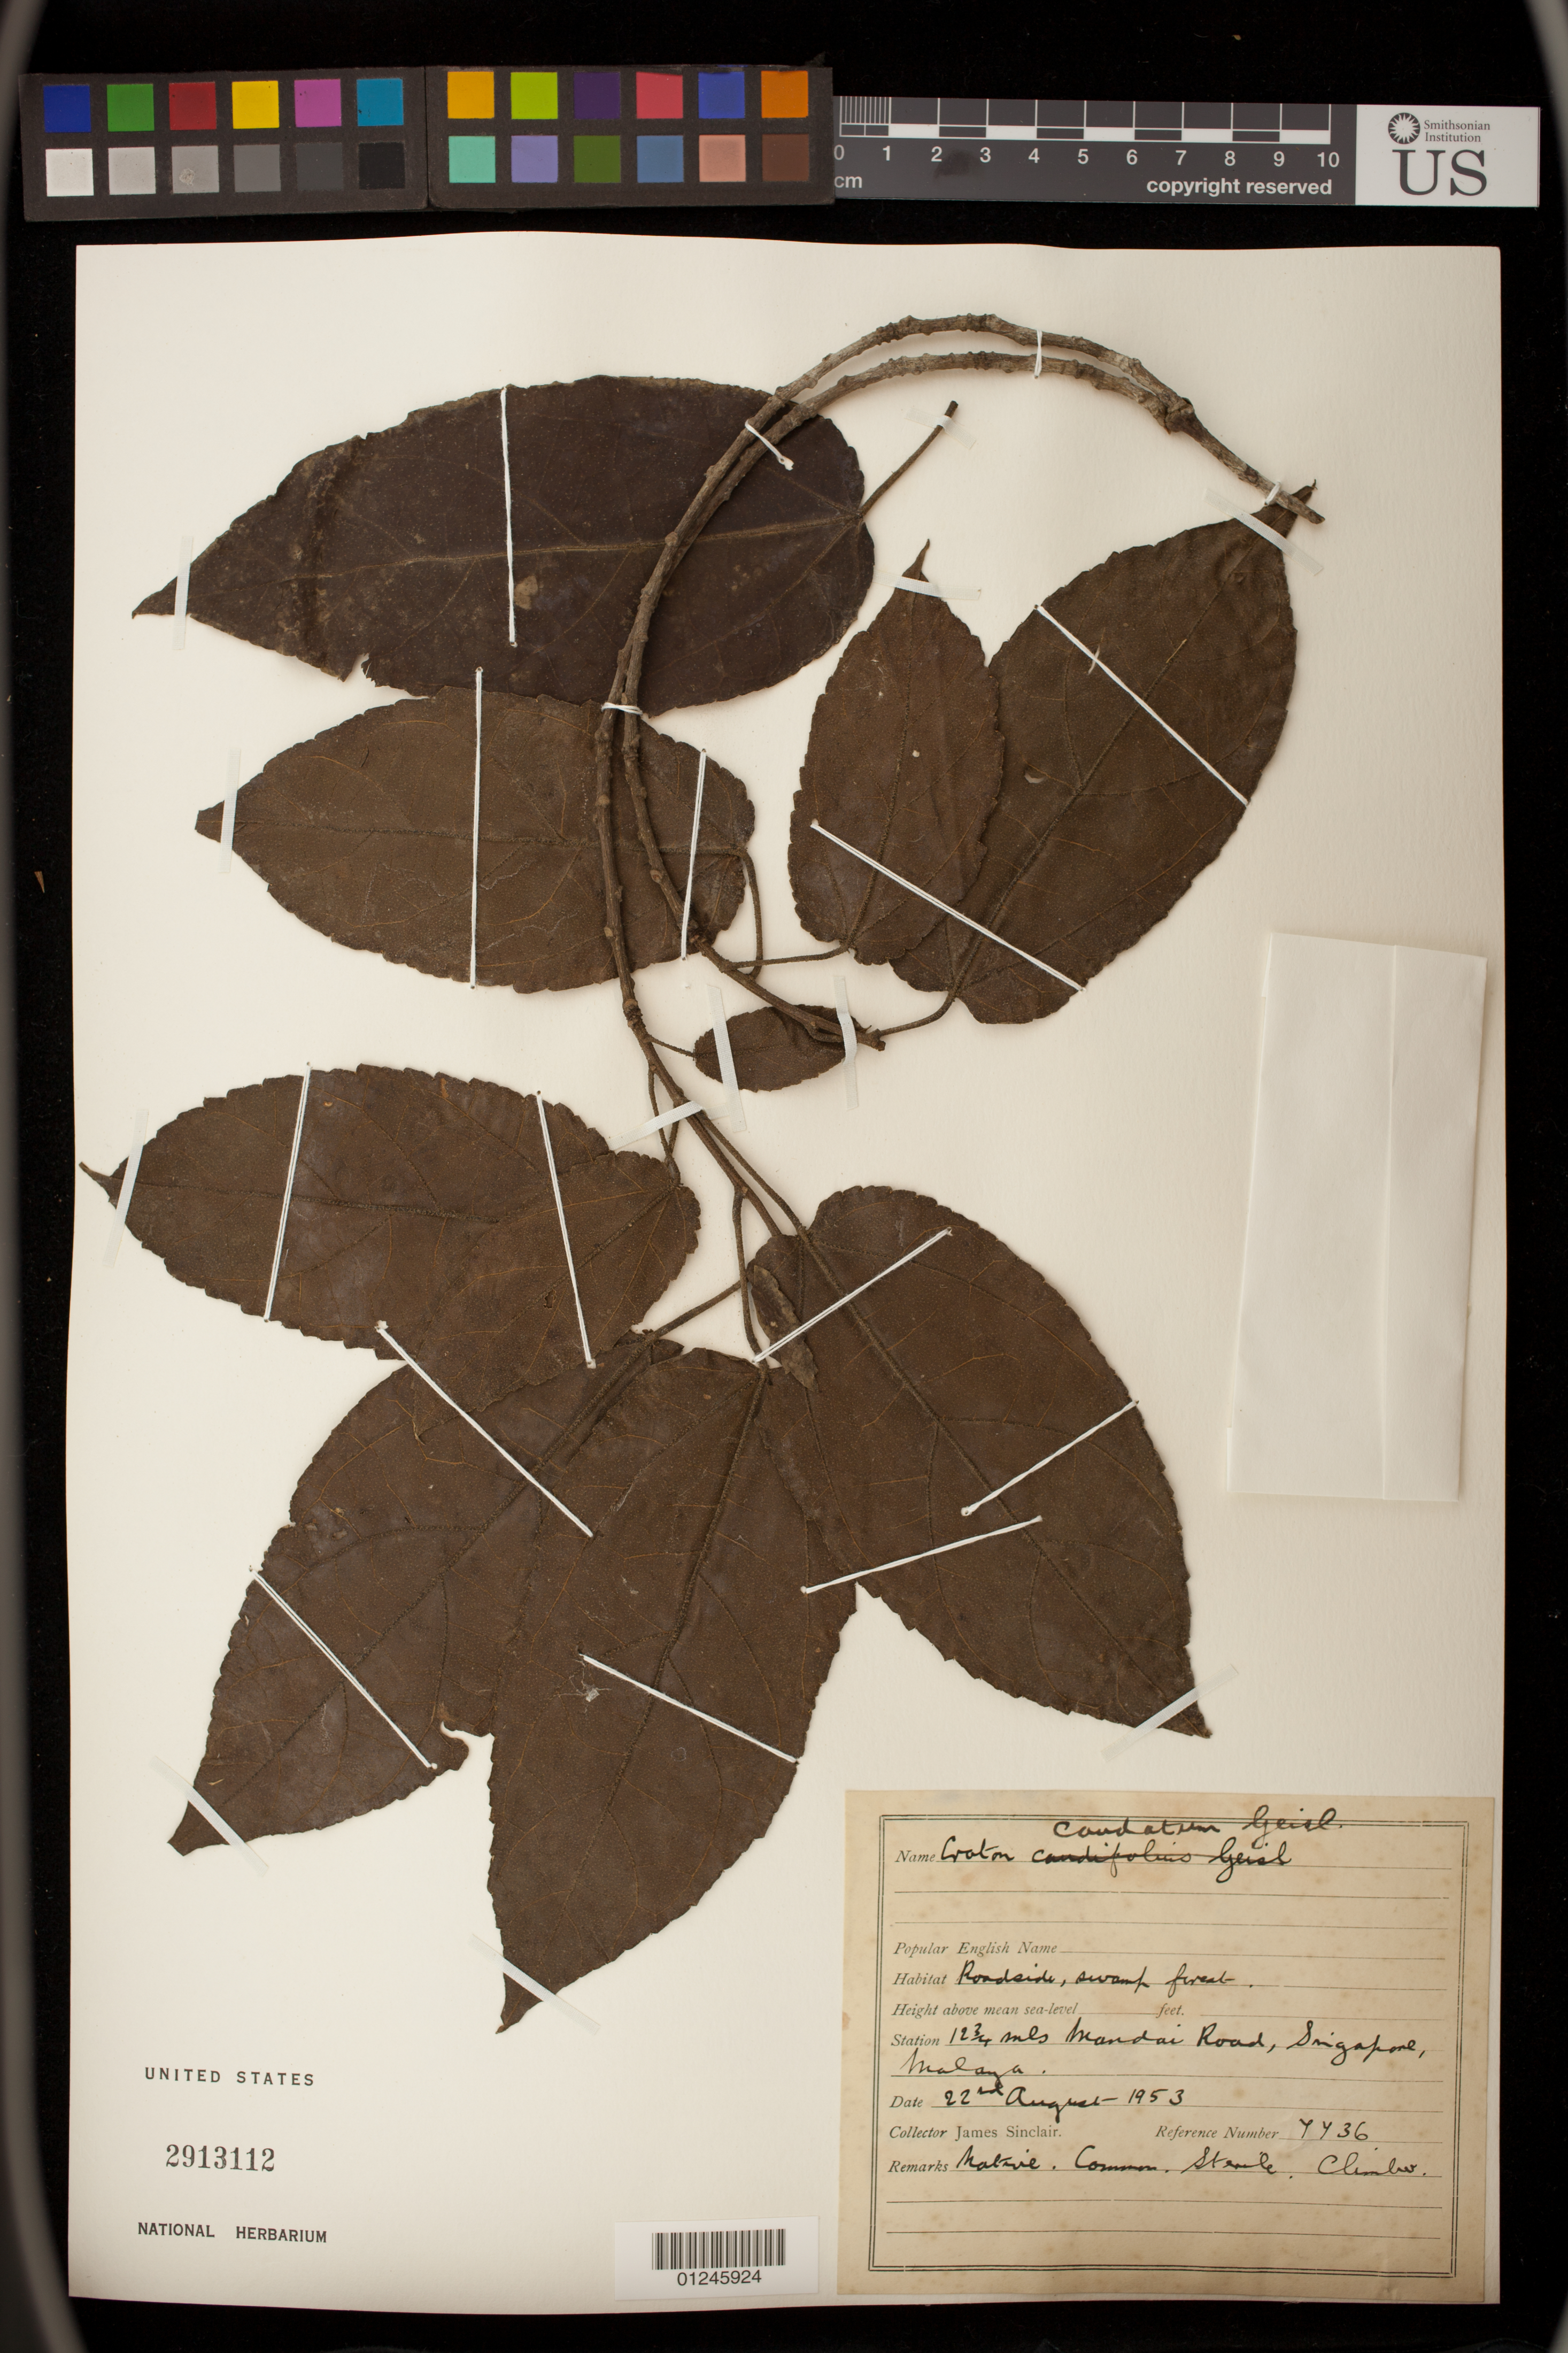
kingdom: Plantae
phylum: Tracheophyta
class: Magnoliopsida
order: Malpighiales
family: Euphorbiaceae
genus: Croton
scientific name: Croton caudatus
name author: Geiseler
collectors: J. Sinclair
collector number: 7736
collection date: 1953-08-22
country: Singapore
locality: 12 3/4 mls Mandai Road.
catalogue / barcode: US 2913112